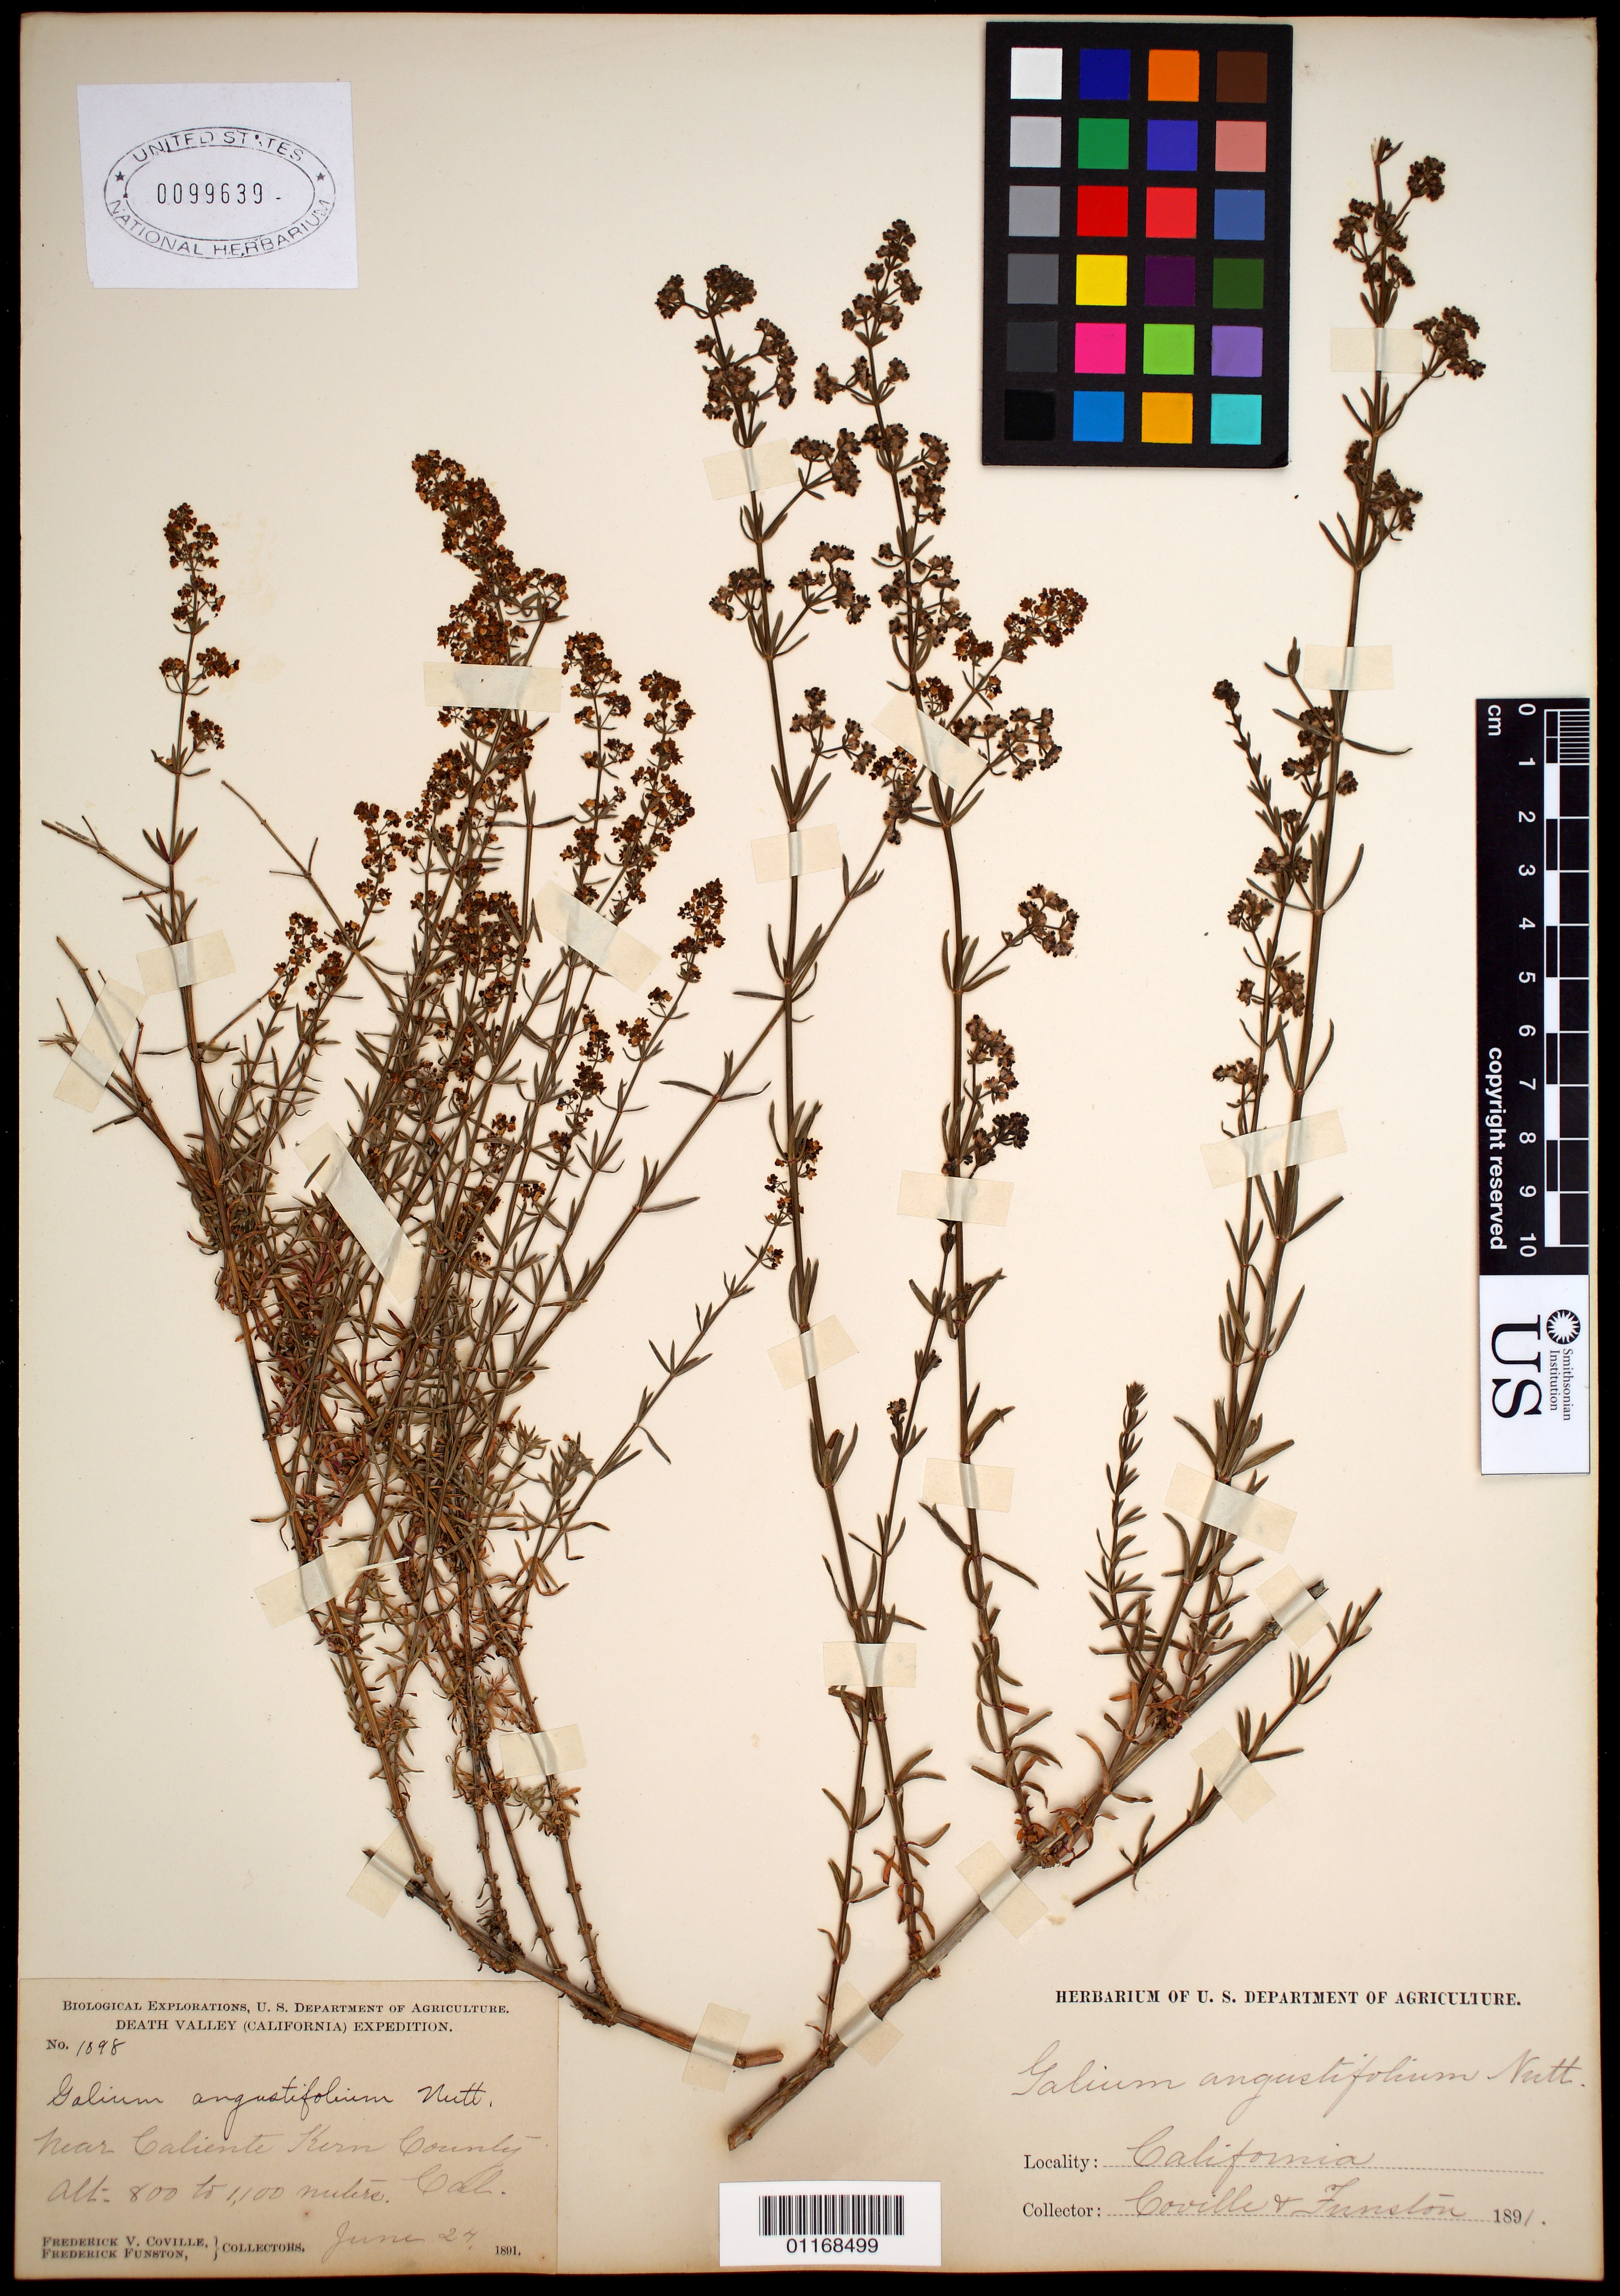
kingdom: Plantae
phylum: Tracheophyta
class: Magnoliopsida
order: Gentianales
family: Rubiaceae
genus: Galium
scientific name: Galium andrewsii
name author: A. Gray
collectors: F. V. Coville & F. Funston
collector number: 1098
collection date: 1891-06-24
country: United States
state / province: California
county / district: Kern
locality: near Caliente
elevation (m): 800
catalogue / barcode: US 99639